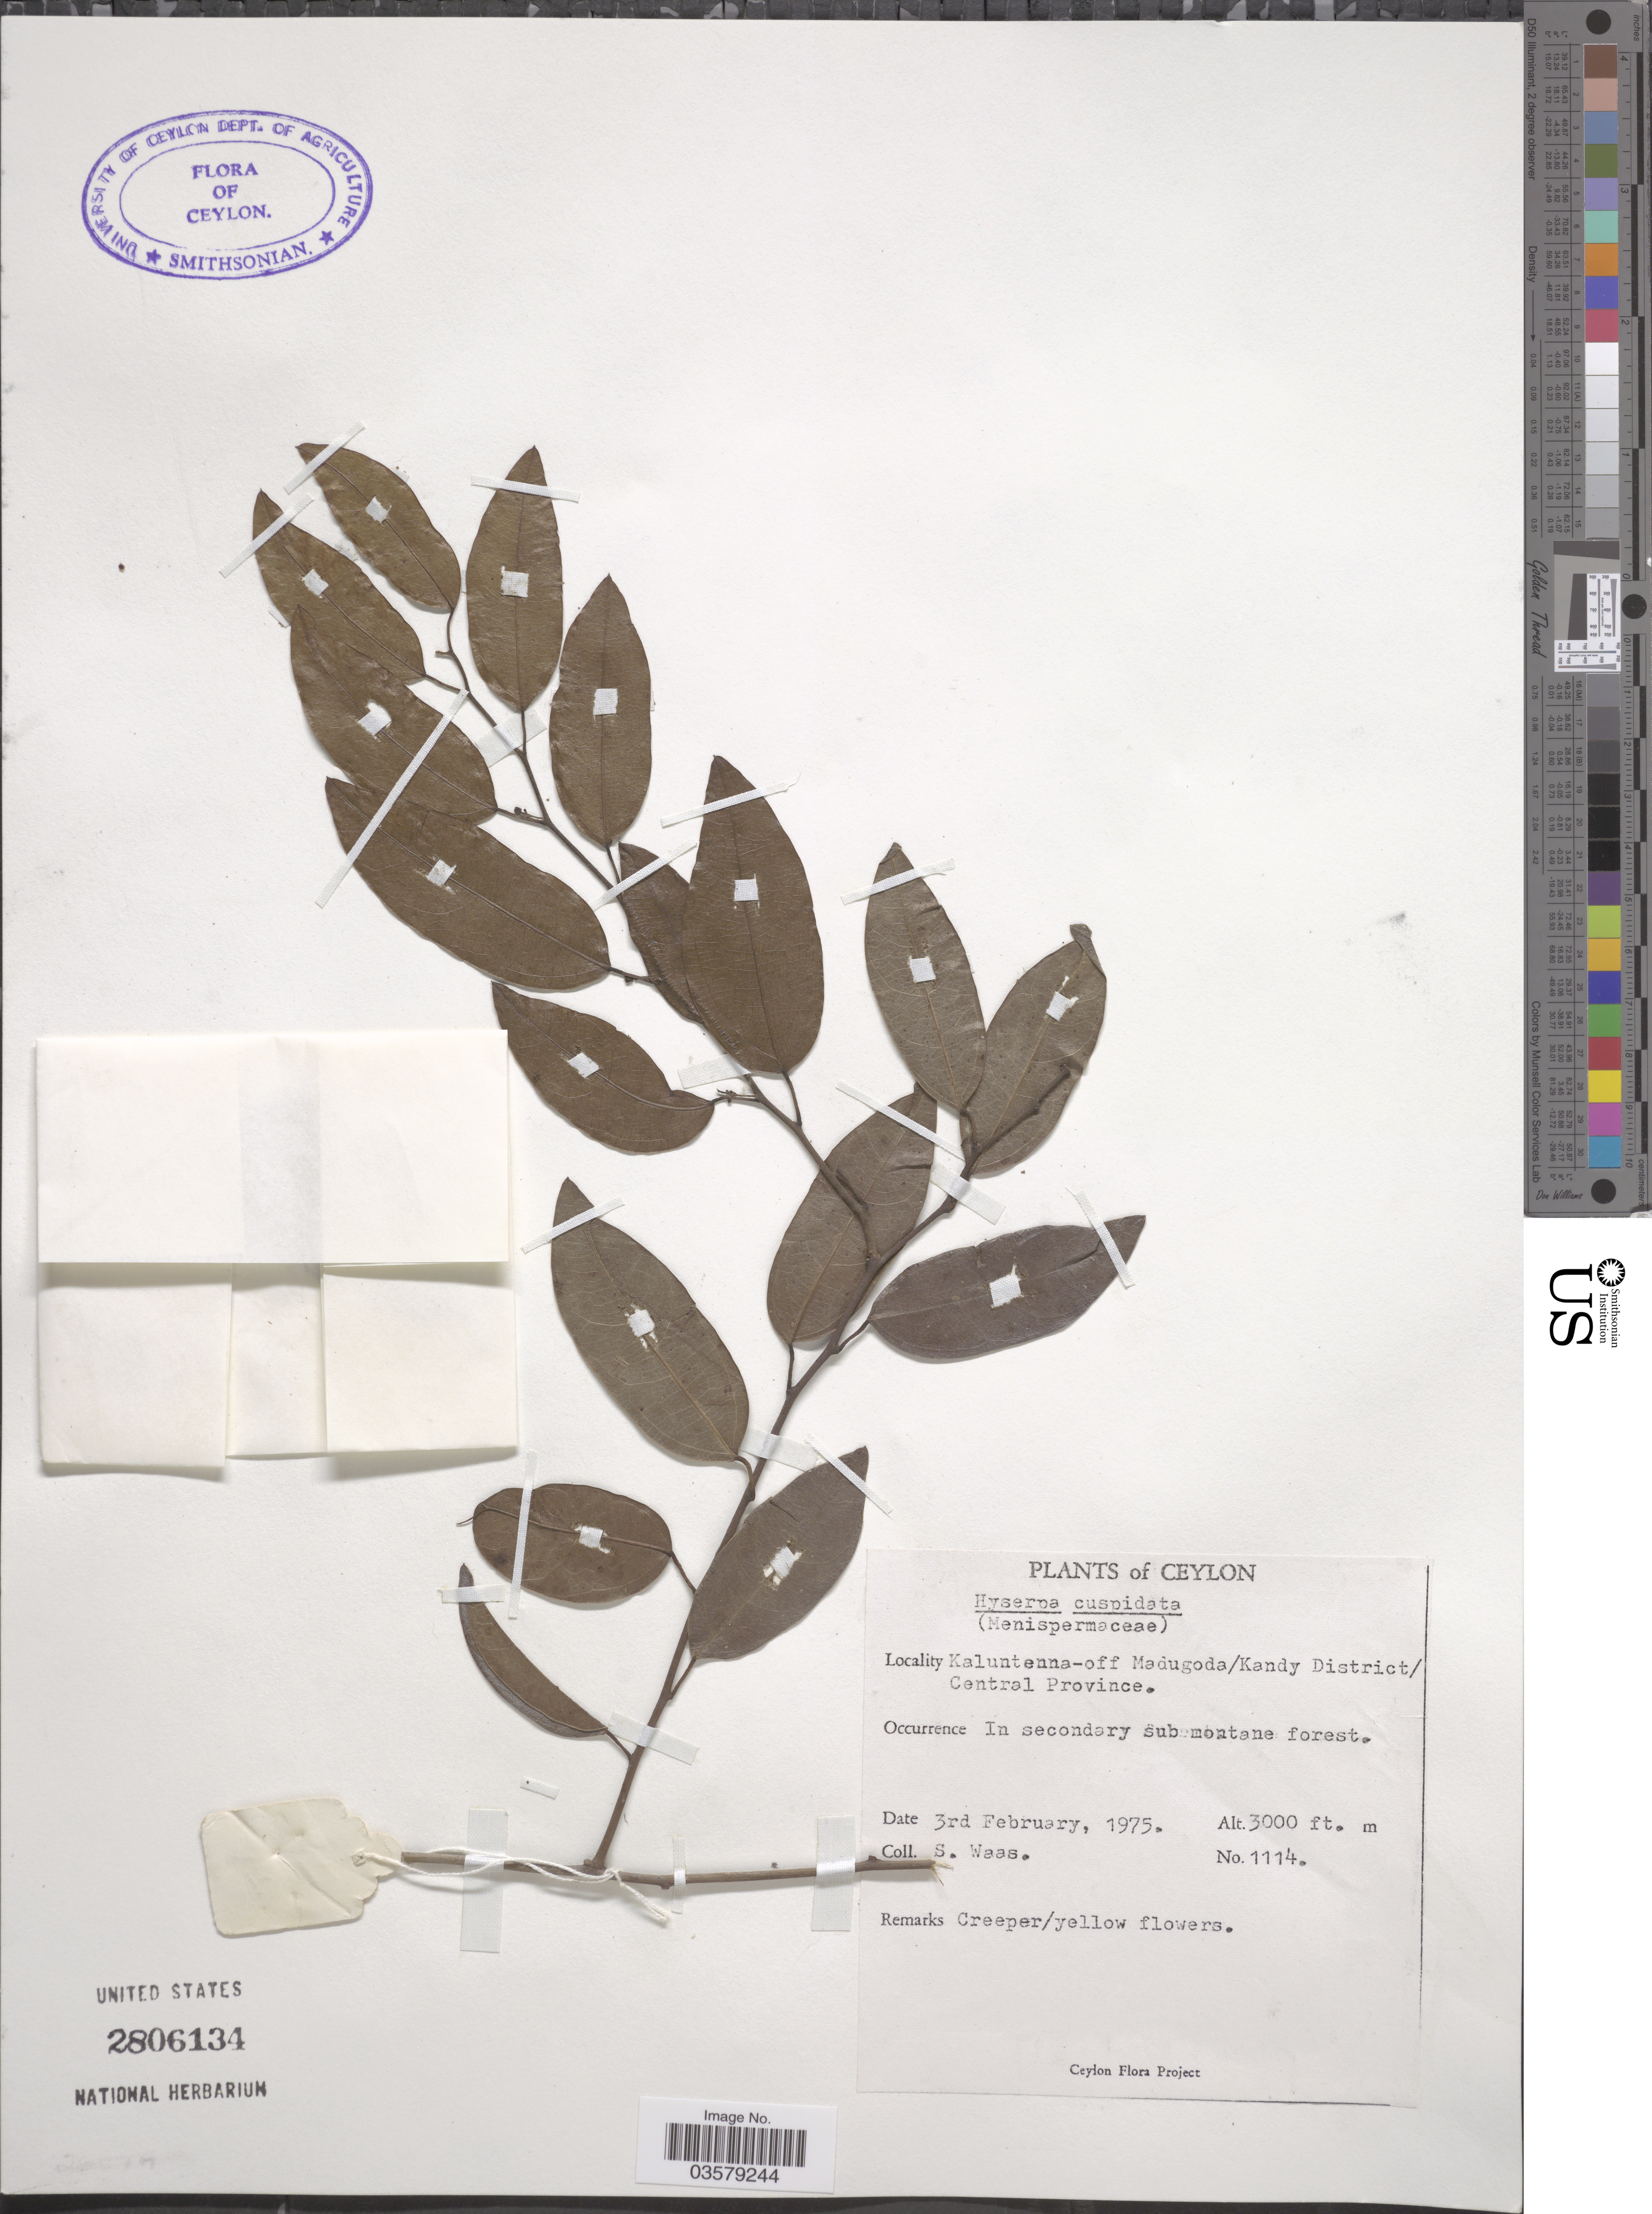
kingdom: Plantae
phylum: Tracheophyta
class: Magnoliopsida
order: Ranunculales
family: Menispermaceae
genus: Hypserpa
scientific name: Hypserpa nitida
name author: Miers ex Benth.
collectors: S. Waas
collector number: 1114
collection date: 1975-02-03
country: Sri Lanka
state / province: Central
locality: Ceylon. Kaluntenna - off Madugoda/Kandy District.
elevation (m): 914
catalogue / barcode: US 2806134